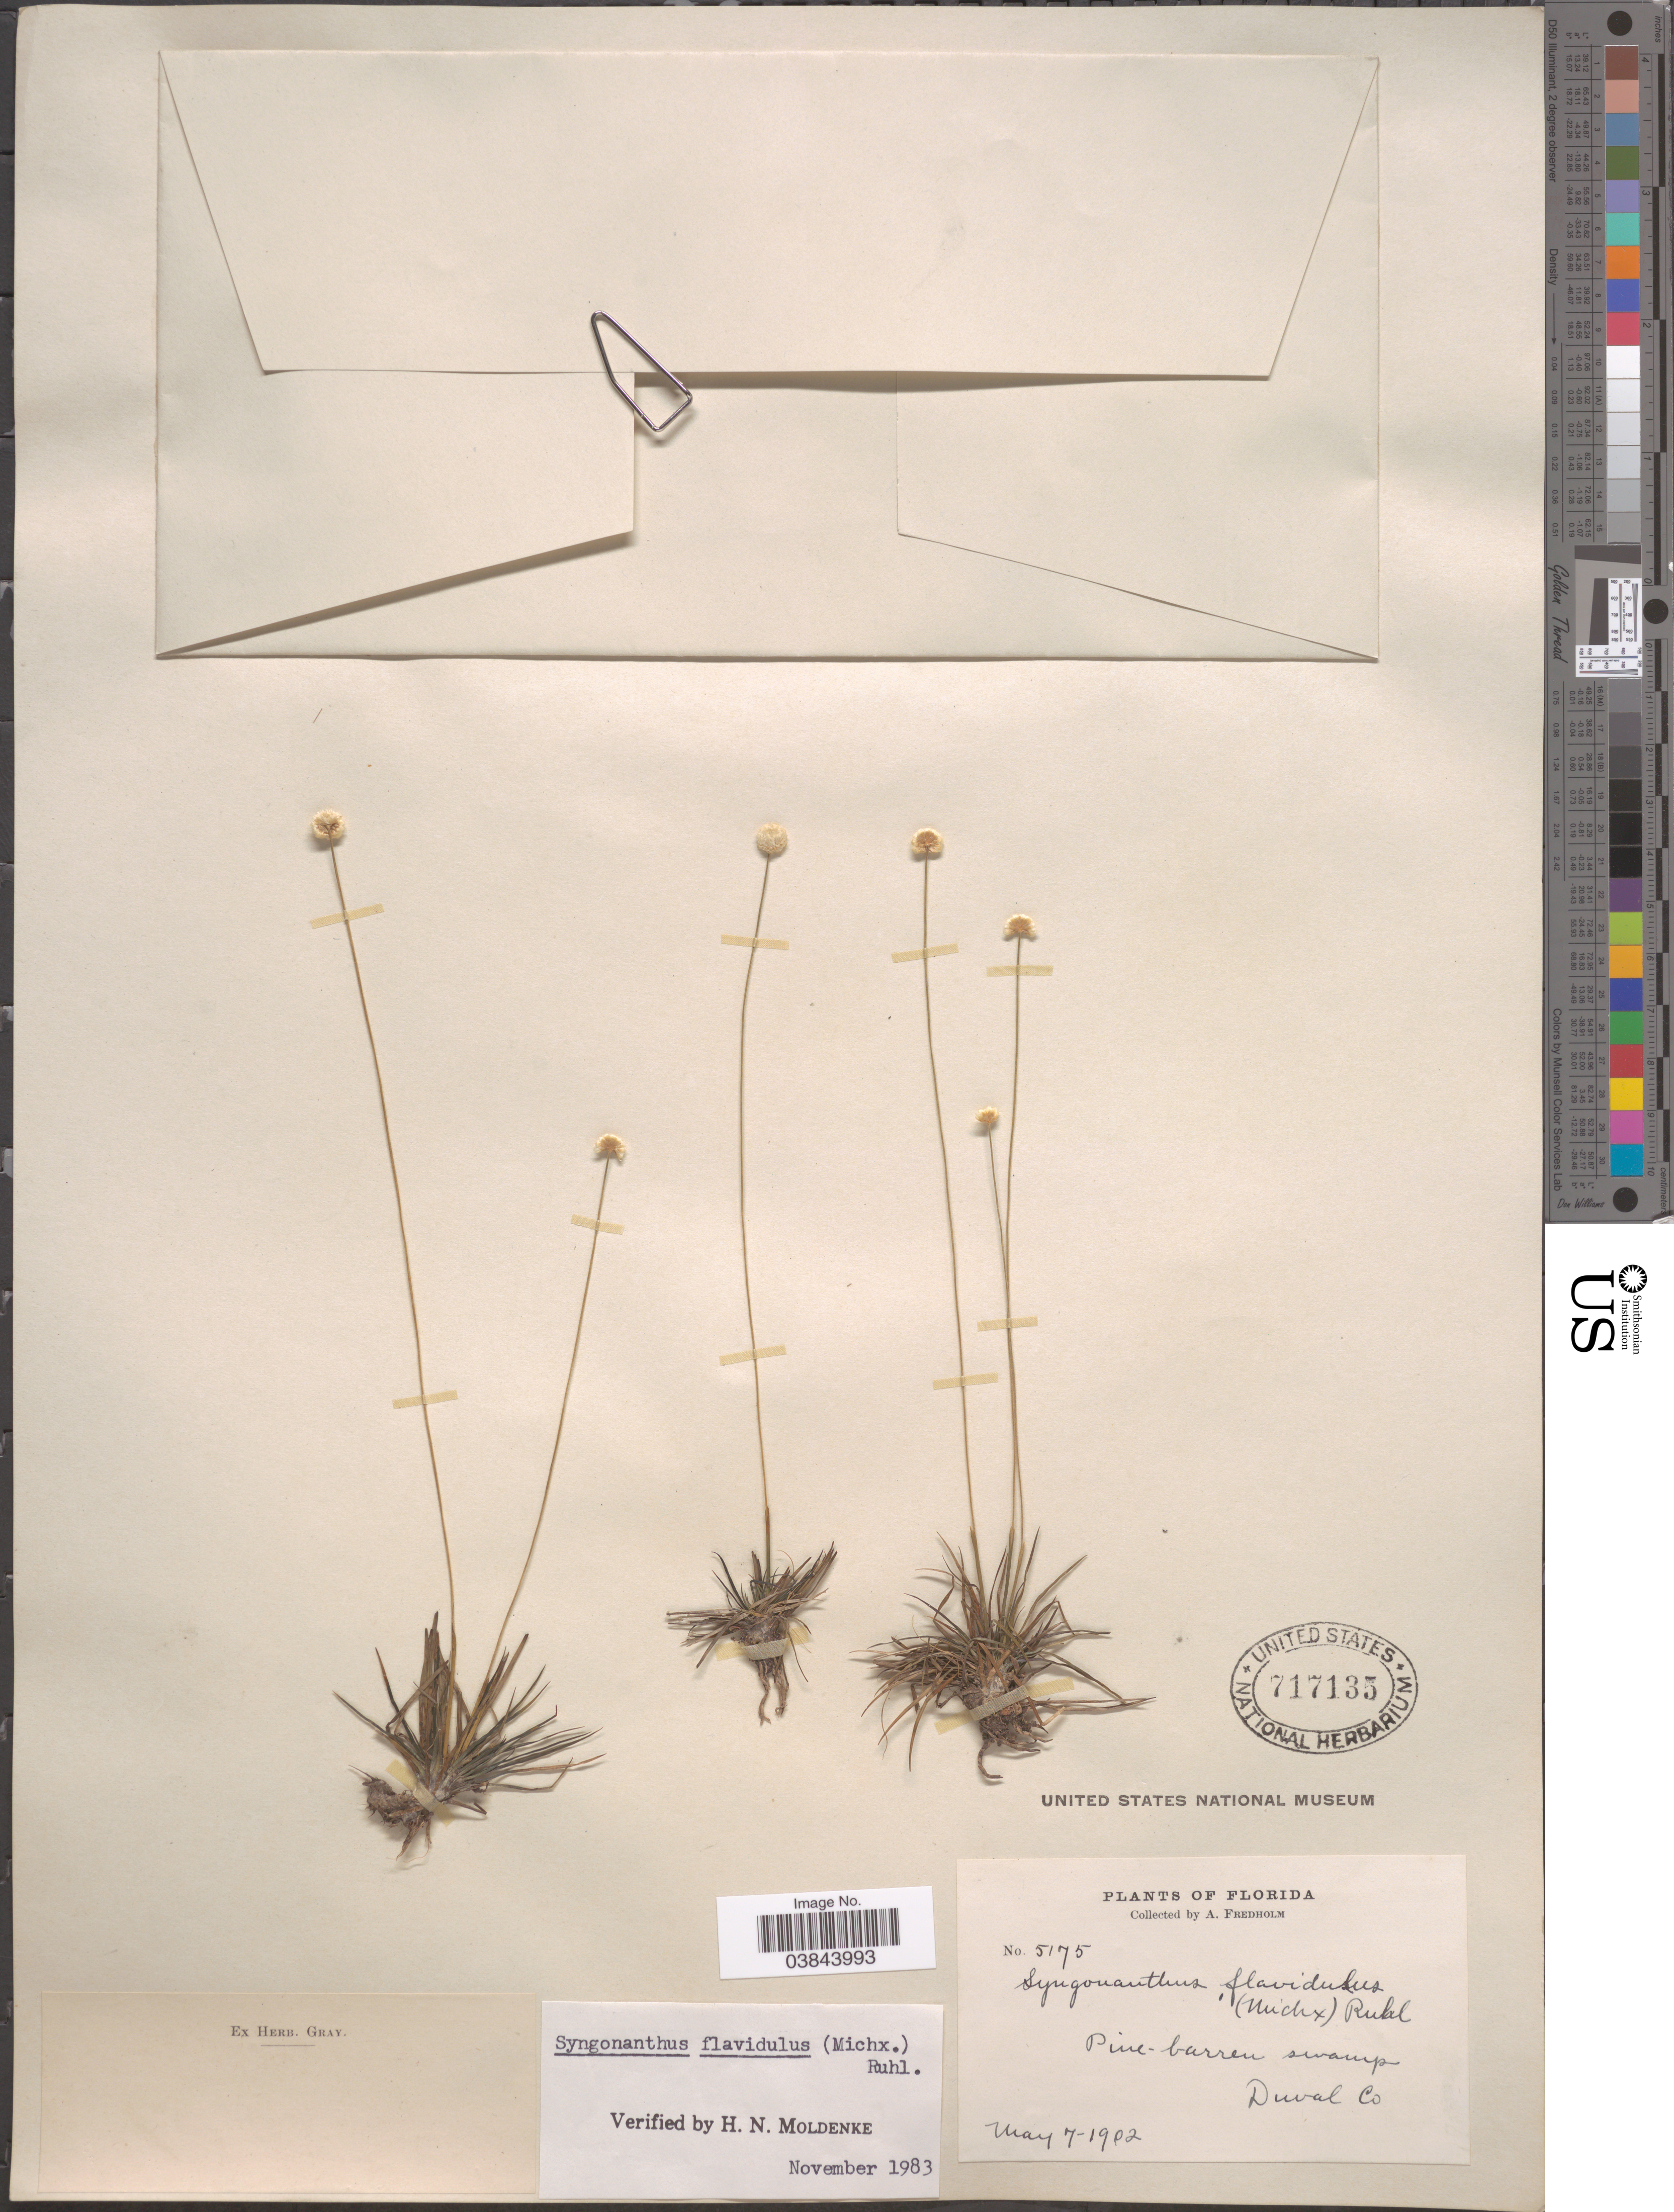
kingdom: Plantae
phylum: Tracheophyta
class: Liliopsida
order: Poales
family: Eriocaulaceae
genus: Syngonanthus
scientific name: Syngonanthus flavidulus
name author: (Michx.) Ruhland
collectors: A. Fredholm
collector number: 5175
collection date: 1902-05-07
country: United States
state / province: Florida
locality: Pine-barren swamp, Duval Co.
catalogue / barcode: US 717135